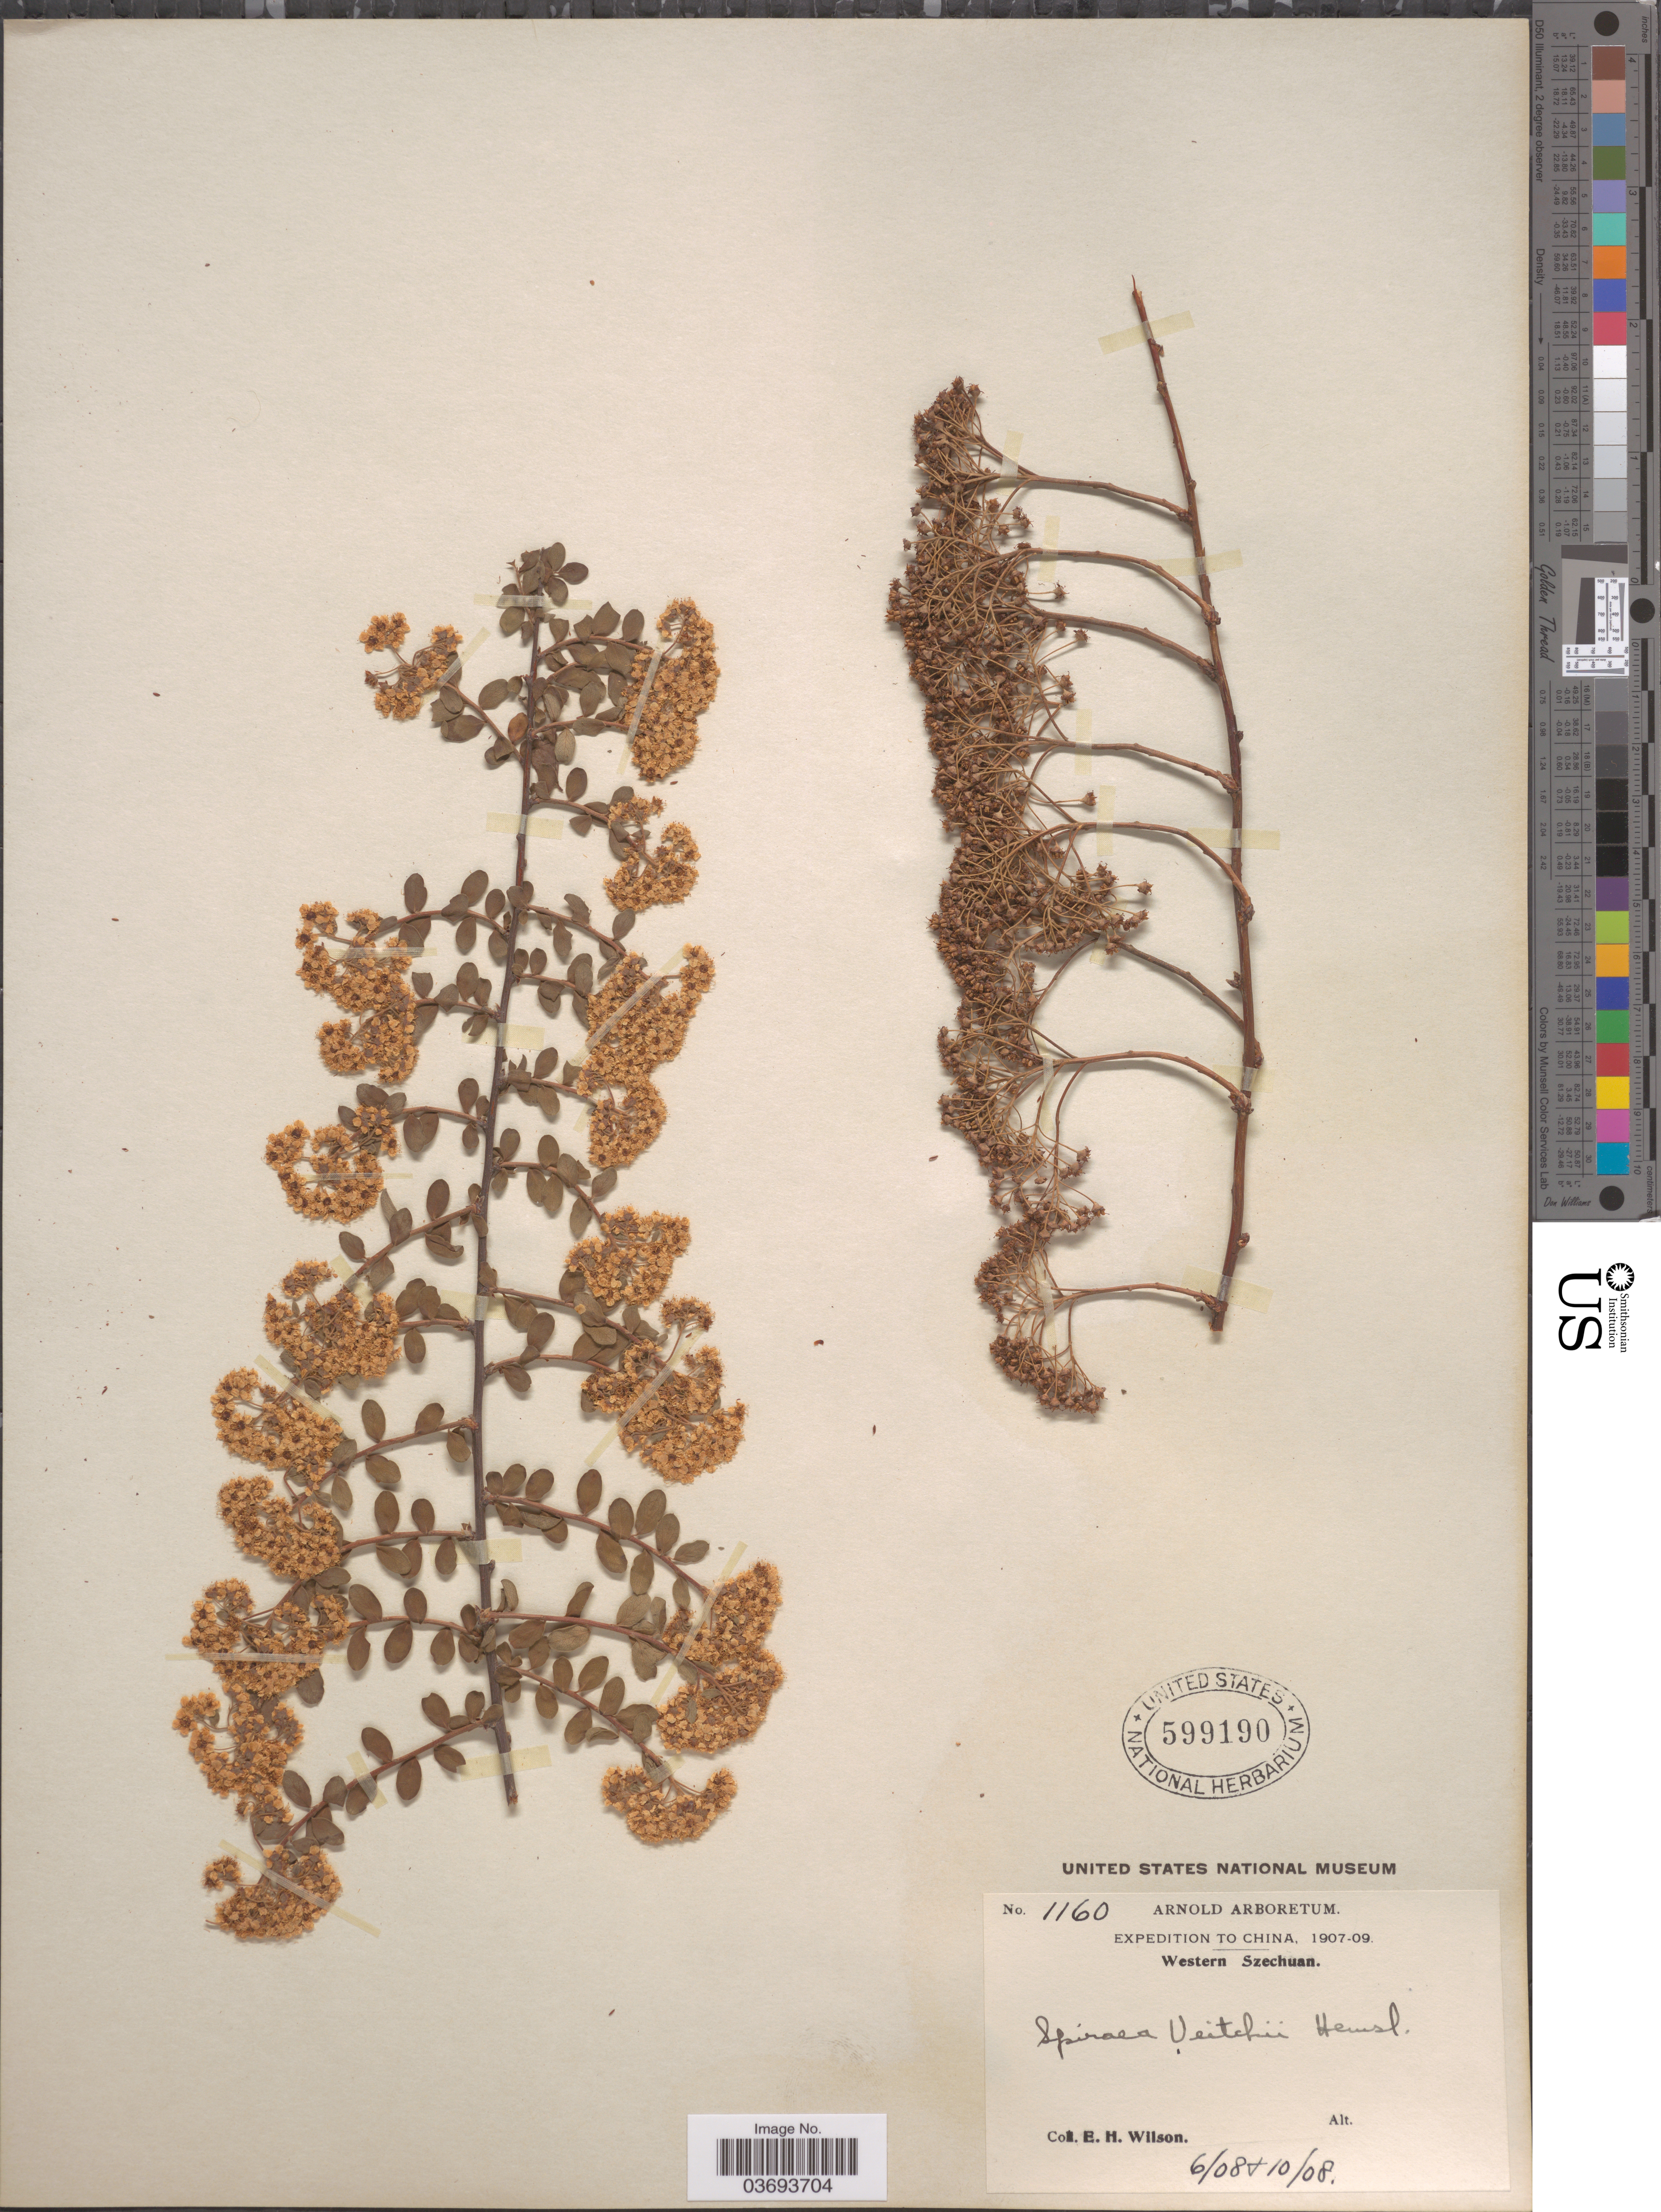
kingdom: Plantae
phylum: Tracheophyta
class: Magnoliopsida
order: Rosales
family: Rosaceae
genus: Spiraea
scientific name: Spiraea veitchii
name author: Hemsl.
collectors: E. Wilson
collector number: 1160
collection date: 1908-06/1908-10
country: China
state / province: Sichuan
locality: Western Szechuan.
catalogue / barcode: US 599190